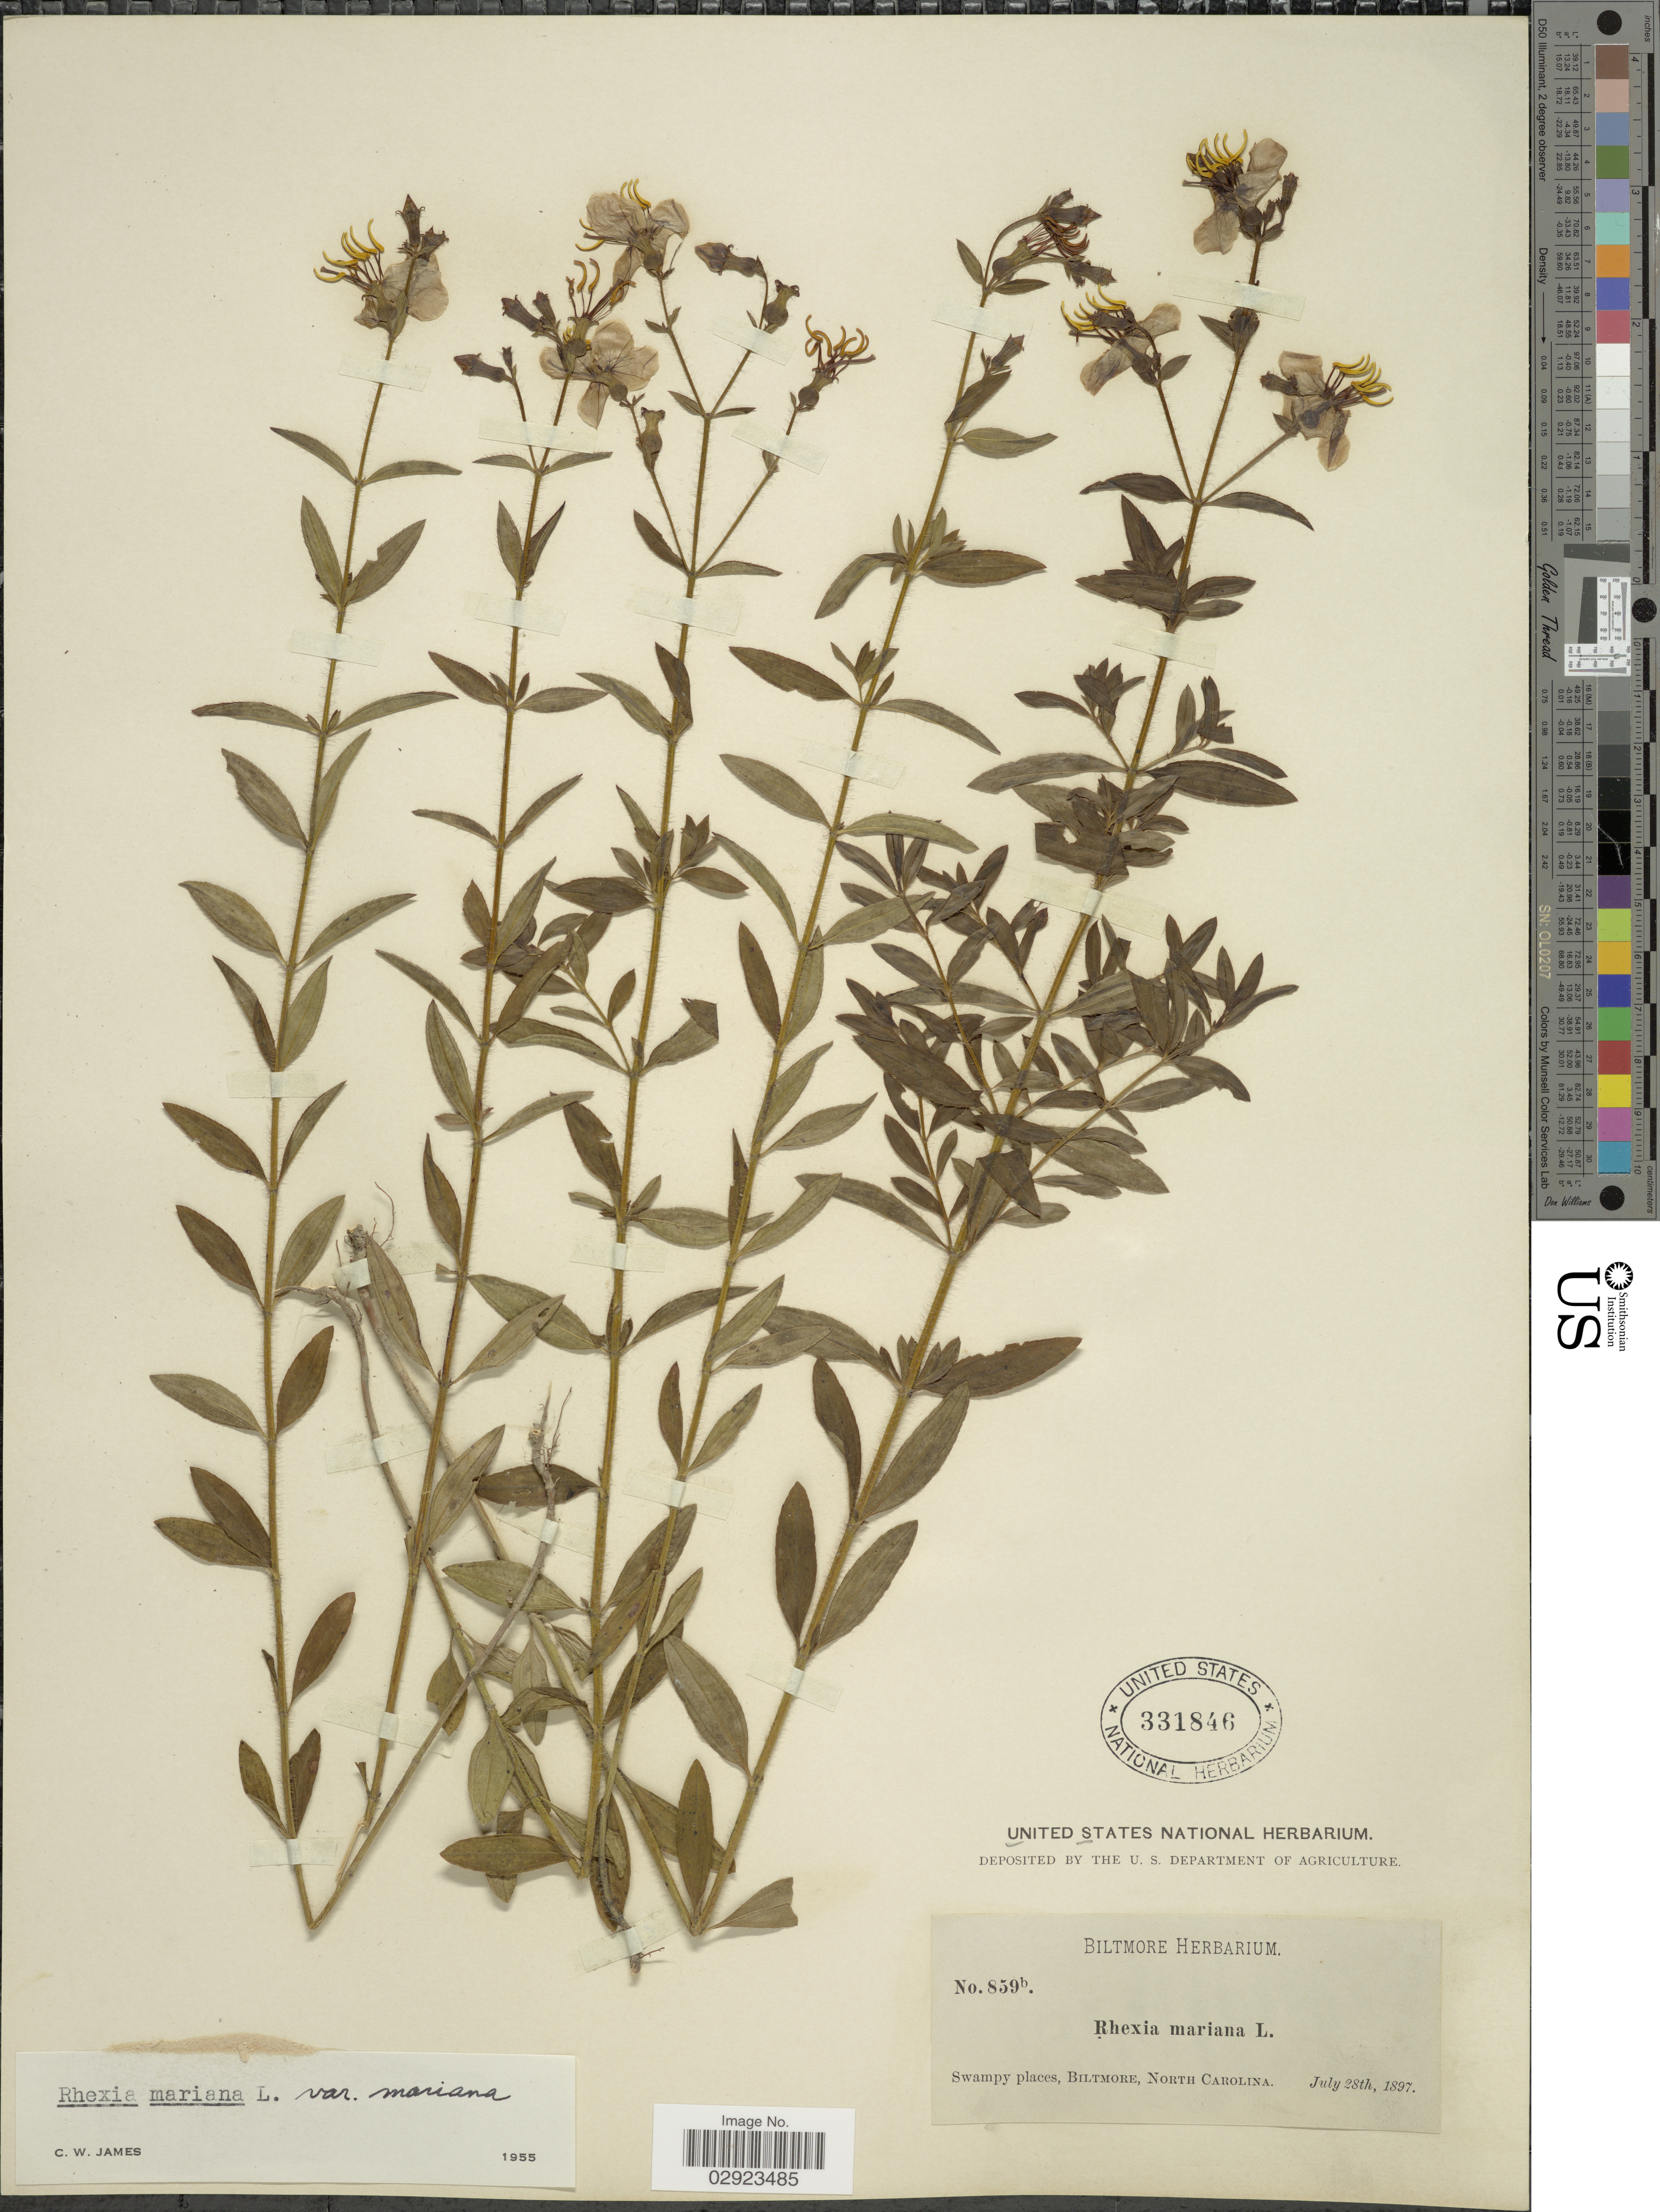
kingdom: Plantae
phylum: Tracheophyta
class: Magnoliopsida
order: Myrtales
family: Melastomataceae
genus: Rhexia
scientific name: Rhexia mariana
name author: L.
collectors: ex herb. Biltmore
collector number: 859b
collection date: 1897-07-28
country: United States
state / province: North Carolina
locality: Biltmore.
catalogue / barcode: US 331846